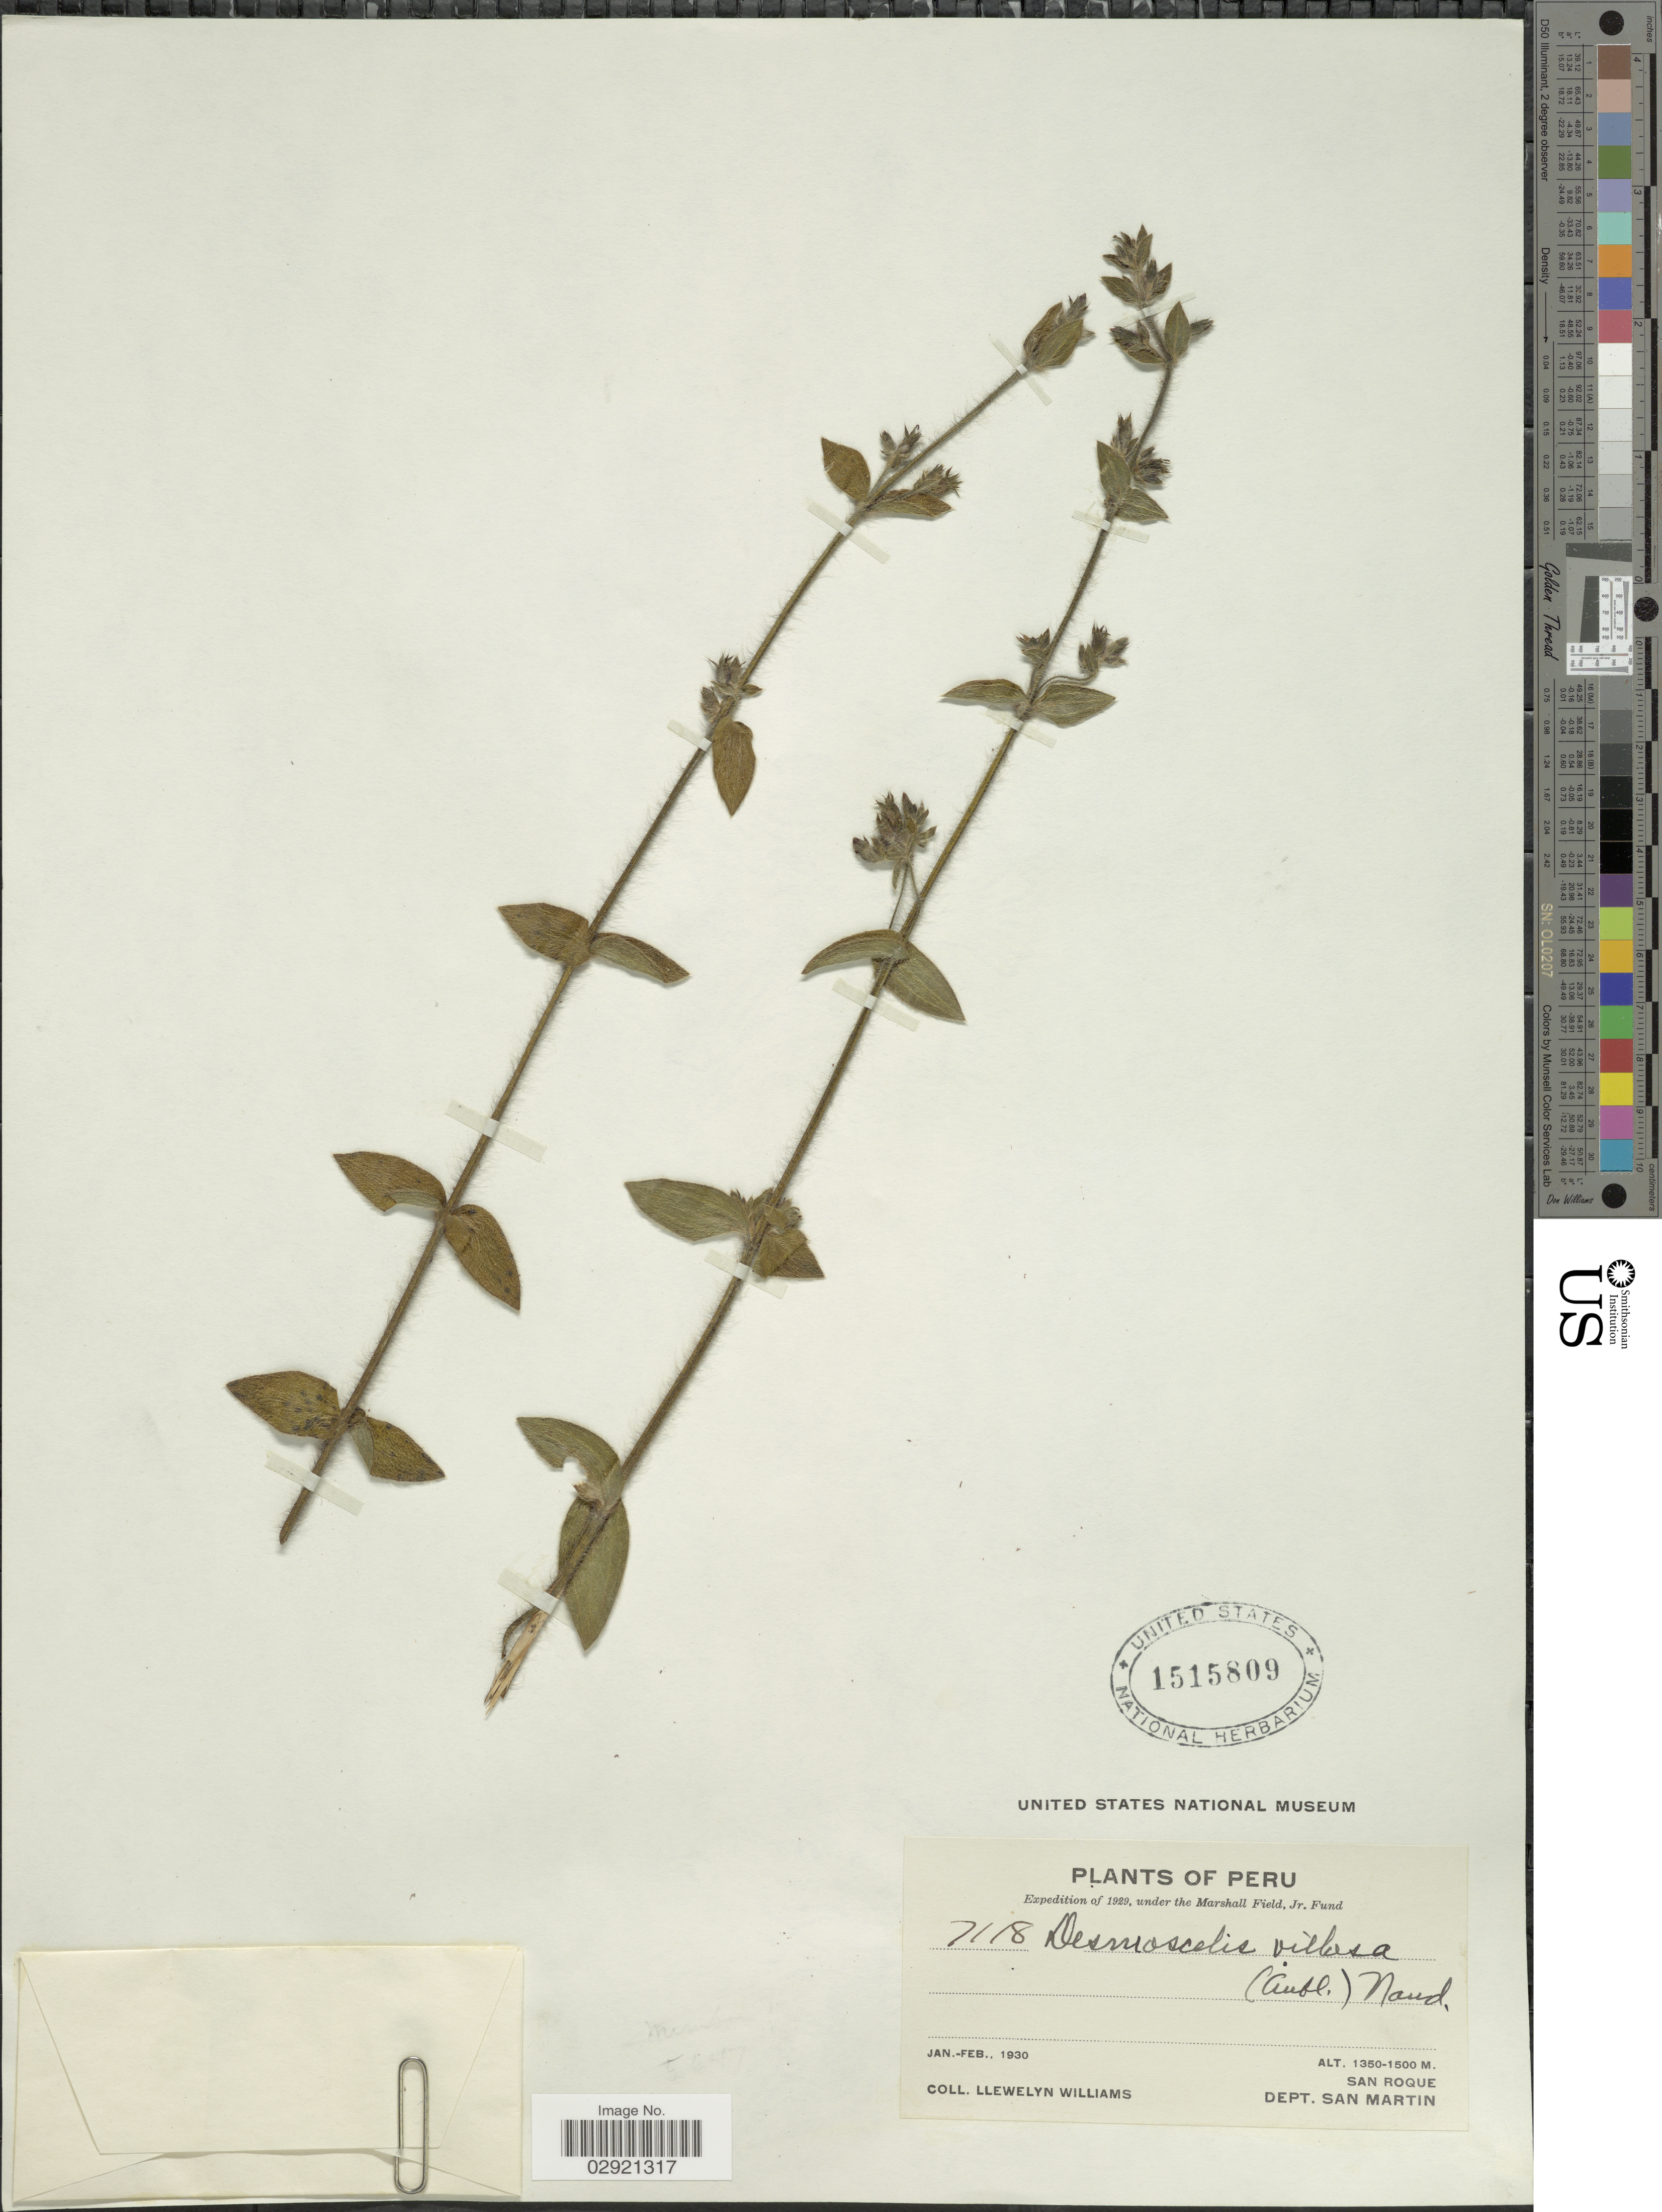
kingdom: Plantae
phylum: Tracheophyta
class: Magnoliopsida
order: Myrtales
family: Melastomataceae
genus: Desmoscelis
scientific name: Desmoscelis villosa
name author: (Aubl.) Naudin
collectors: Ll. Williams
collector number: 7118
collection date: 1930-01/1930-02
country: Peru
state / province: San Martín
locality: San Roque. Dept. San Martin.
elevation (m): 1350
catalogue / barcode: US 1515809